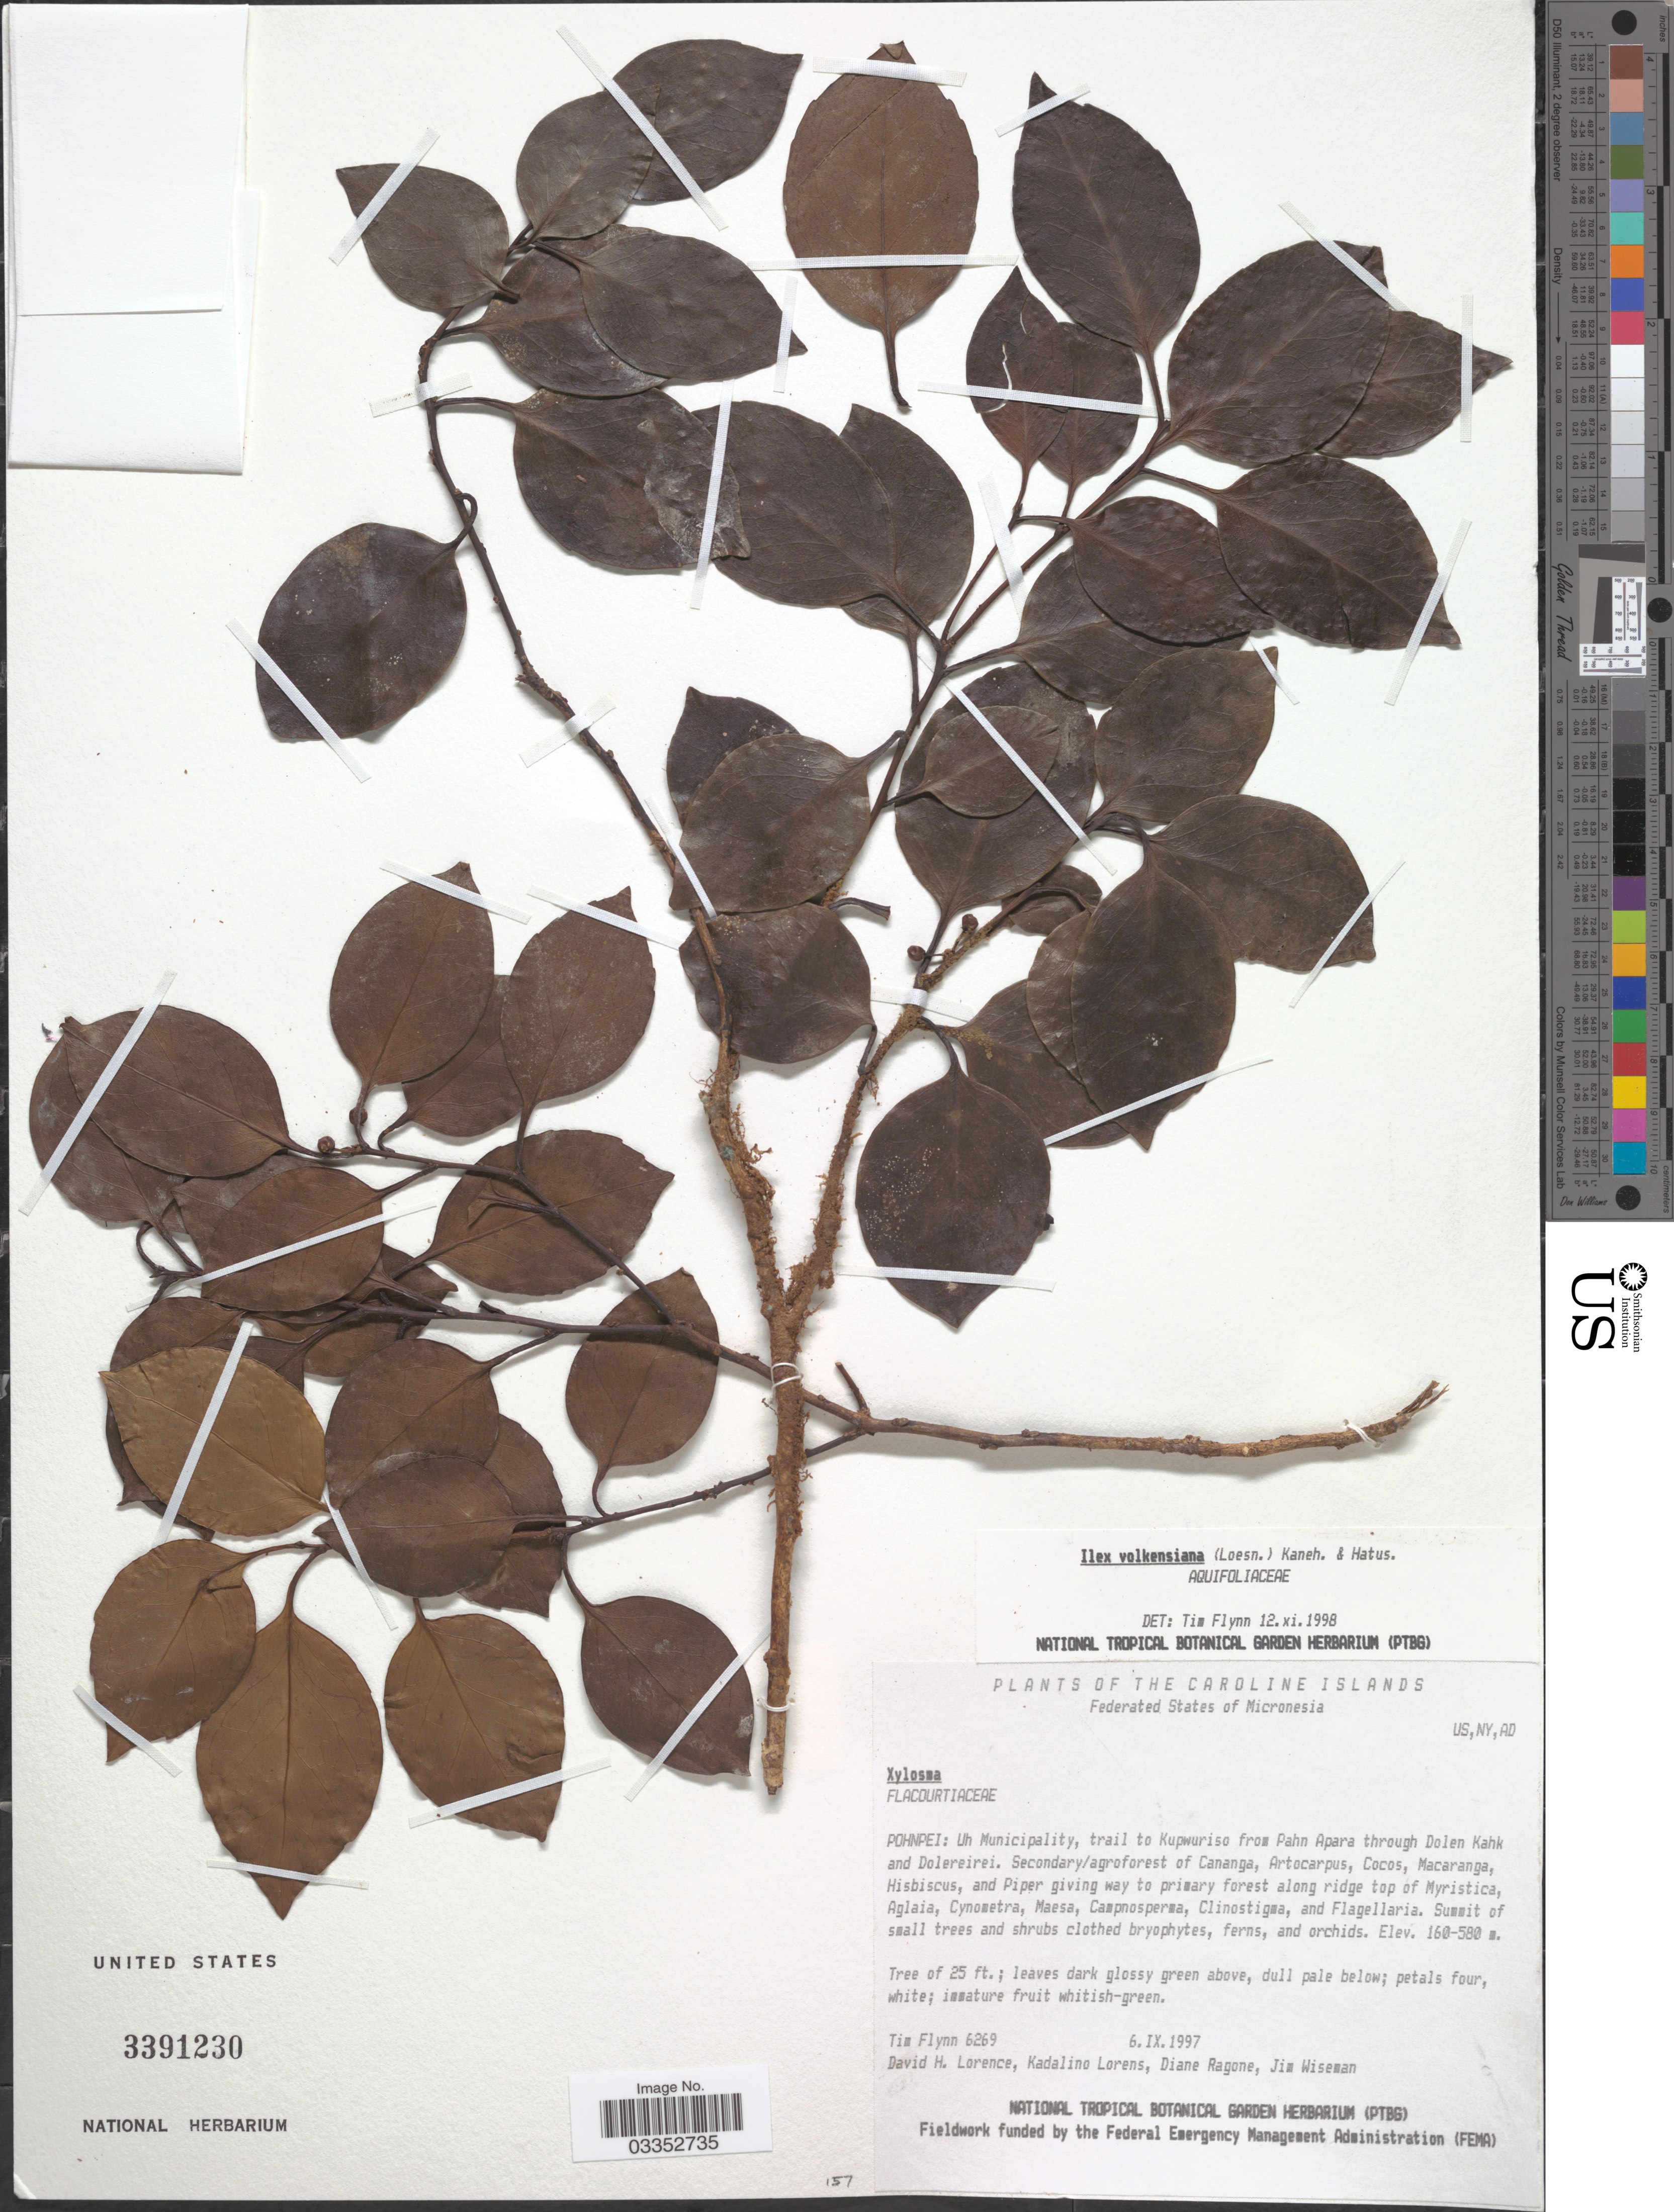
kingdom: Plantae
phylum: Tracheophyta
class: Magnoliopsida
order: Aquifoliales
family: Aquifoliaceae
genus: Ilex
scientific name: Ilex volkensiana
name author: (Loes.) Kaneh. & Hatus.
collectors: T. Flynn, D. Lorence, K. Lorens, D. Ragone & J. Wiseman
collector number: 6269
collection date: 1997-09-06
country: Micronesia, Federated States of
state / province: Pohnpei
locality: Uh Municipality, trail to Kupwuriso from Pahn Apara through Dolen Kahk and Dolereirei.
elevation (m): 160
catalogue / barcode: US 3391230